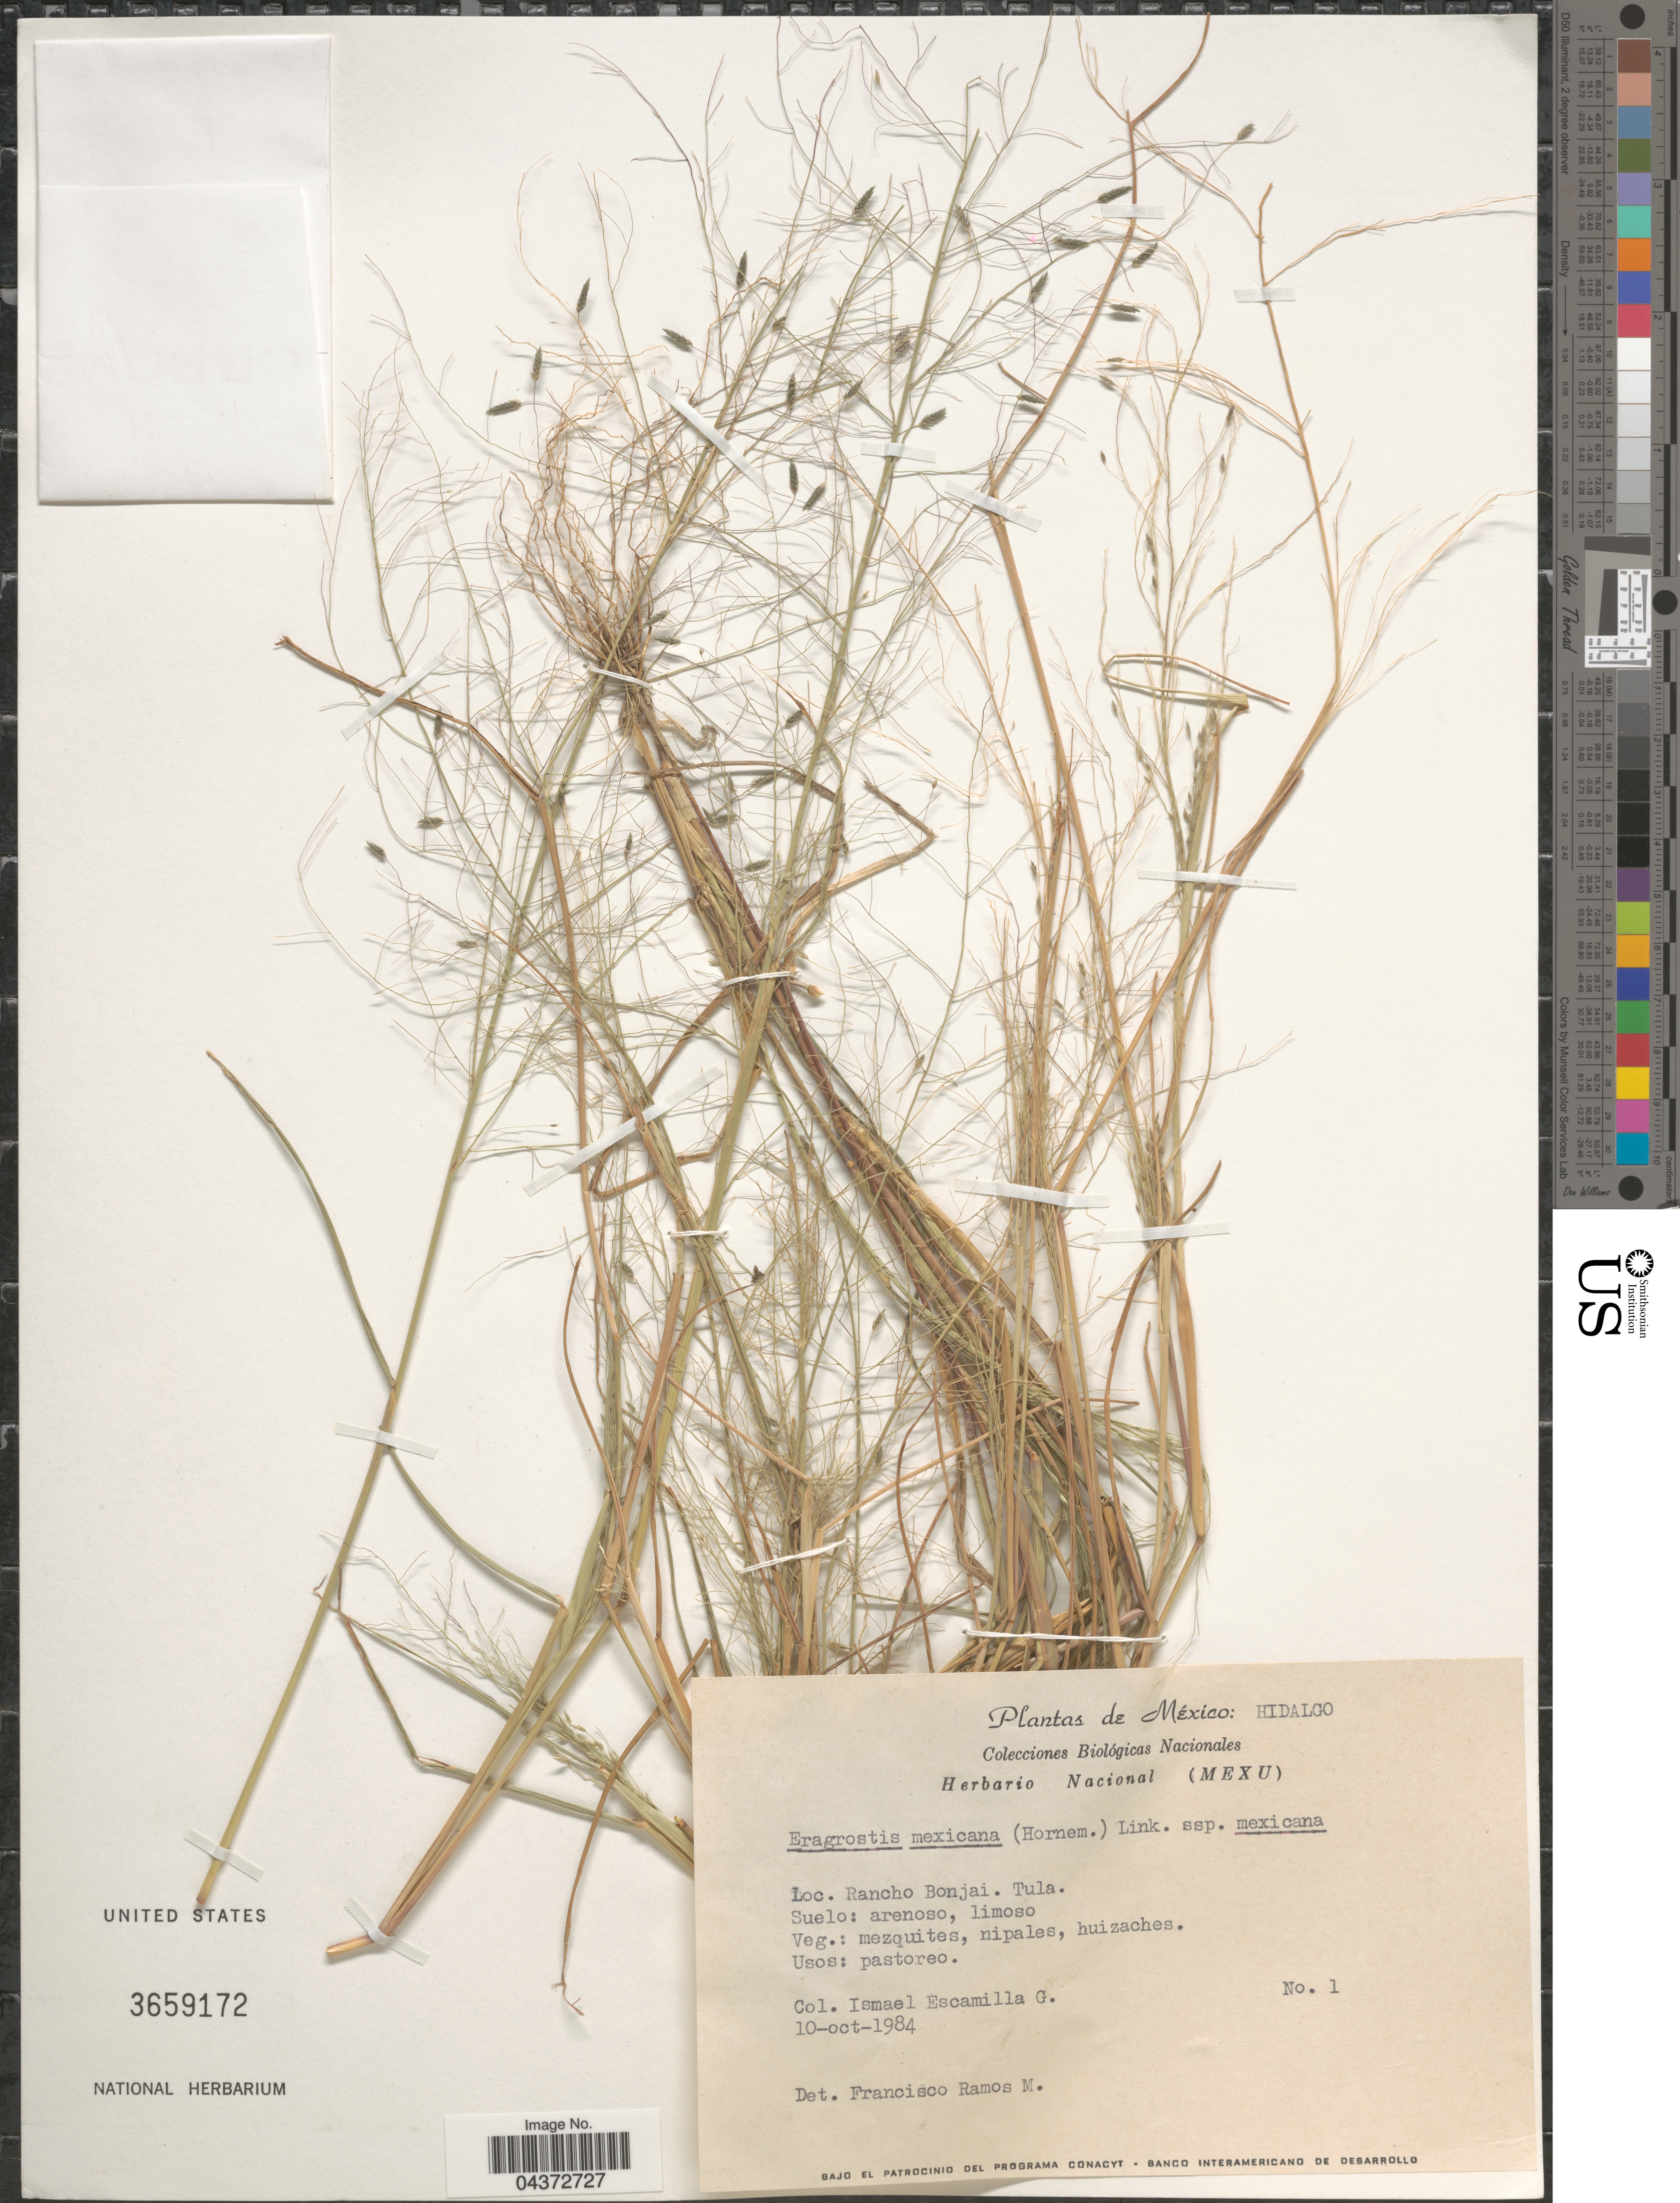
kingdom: Plantae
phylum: Tracheophyta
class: Liliopsida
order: Poales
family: Poaceae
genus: Eragrostis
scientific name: Eragrostis mexicana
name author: (Hornem.) Link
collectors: I. Escamilla G.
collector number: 1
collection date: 1984-10-10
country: Mexico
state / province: Hidalgo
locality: Rancho Bonjai. Tula.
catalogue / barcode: US 3659172